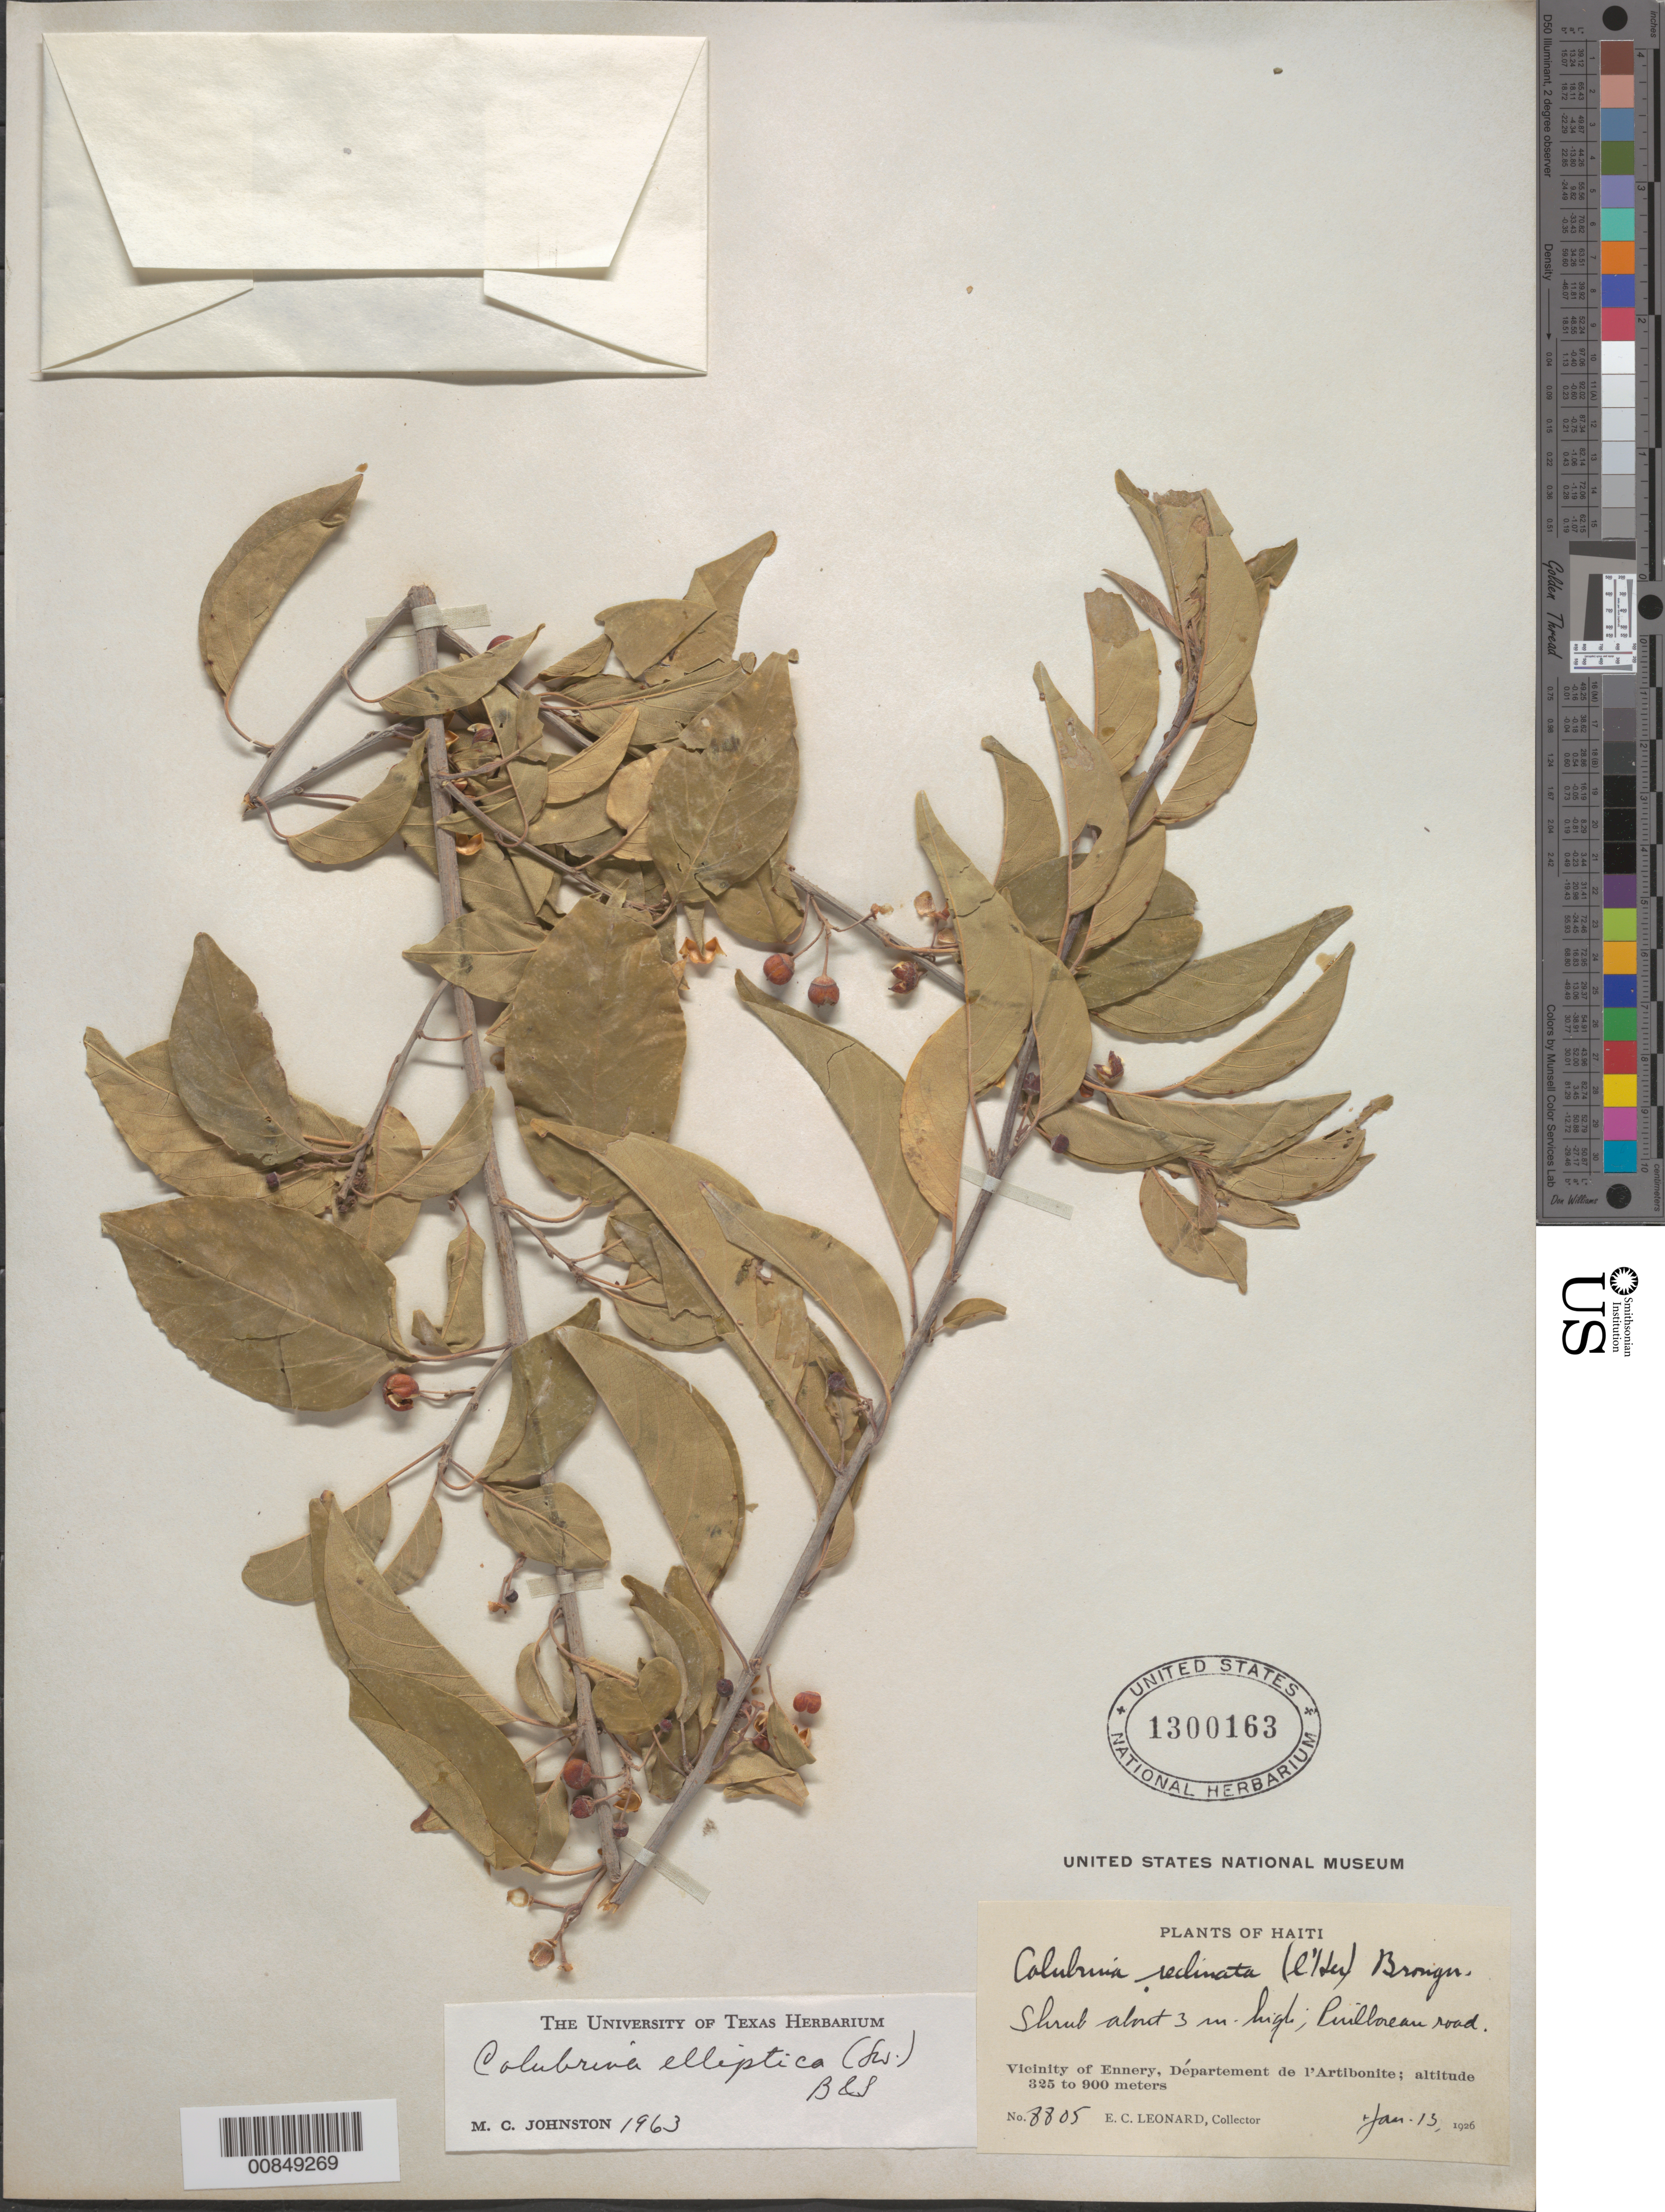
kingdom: Plantae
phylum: Tracheophyta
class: Magnoliopsida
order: Rosales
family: Rhamnaceae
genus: Colubrina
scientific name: Colubrina elliptica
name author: (Sw.) Brizicky & W.L. Stern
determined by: Johnston, Marshall C.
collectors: E. C. Leonard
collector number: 8805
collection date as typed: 13 Jan 1926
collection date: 1926-01-13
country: Haiti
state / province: Artibonite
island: Hispaniola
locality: Vicinity of Ennery, Puilboreau Road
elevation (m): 325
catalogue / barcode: US 1300163